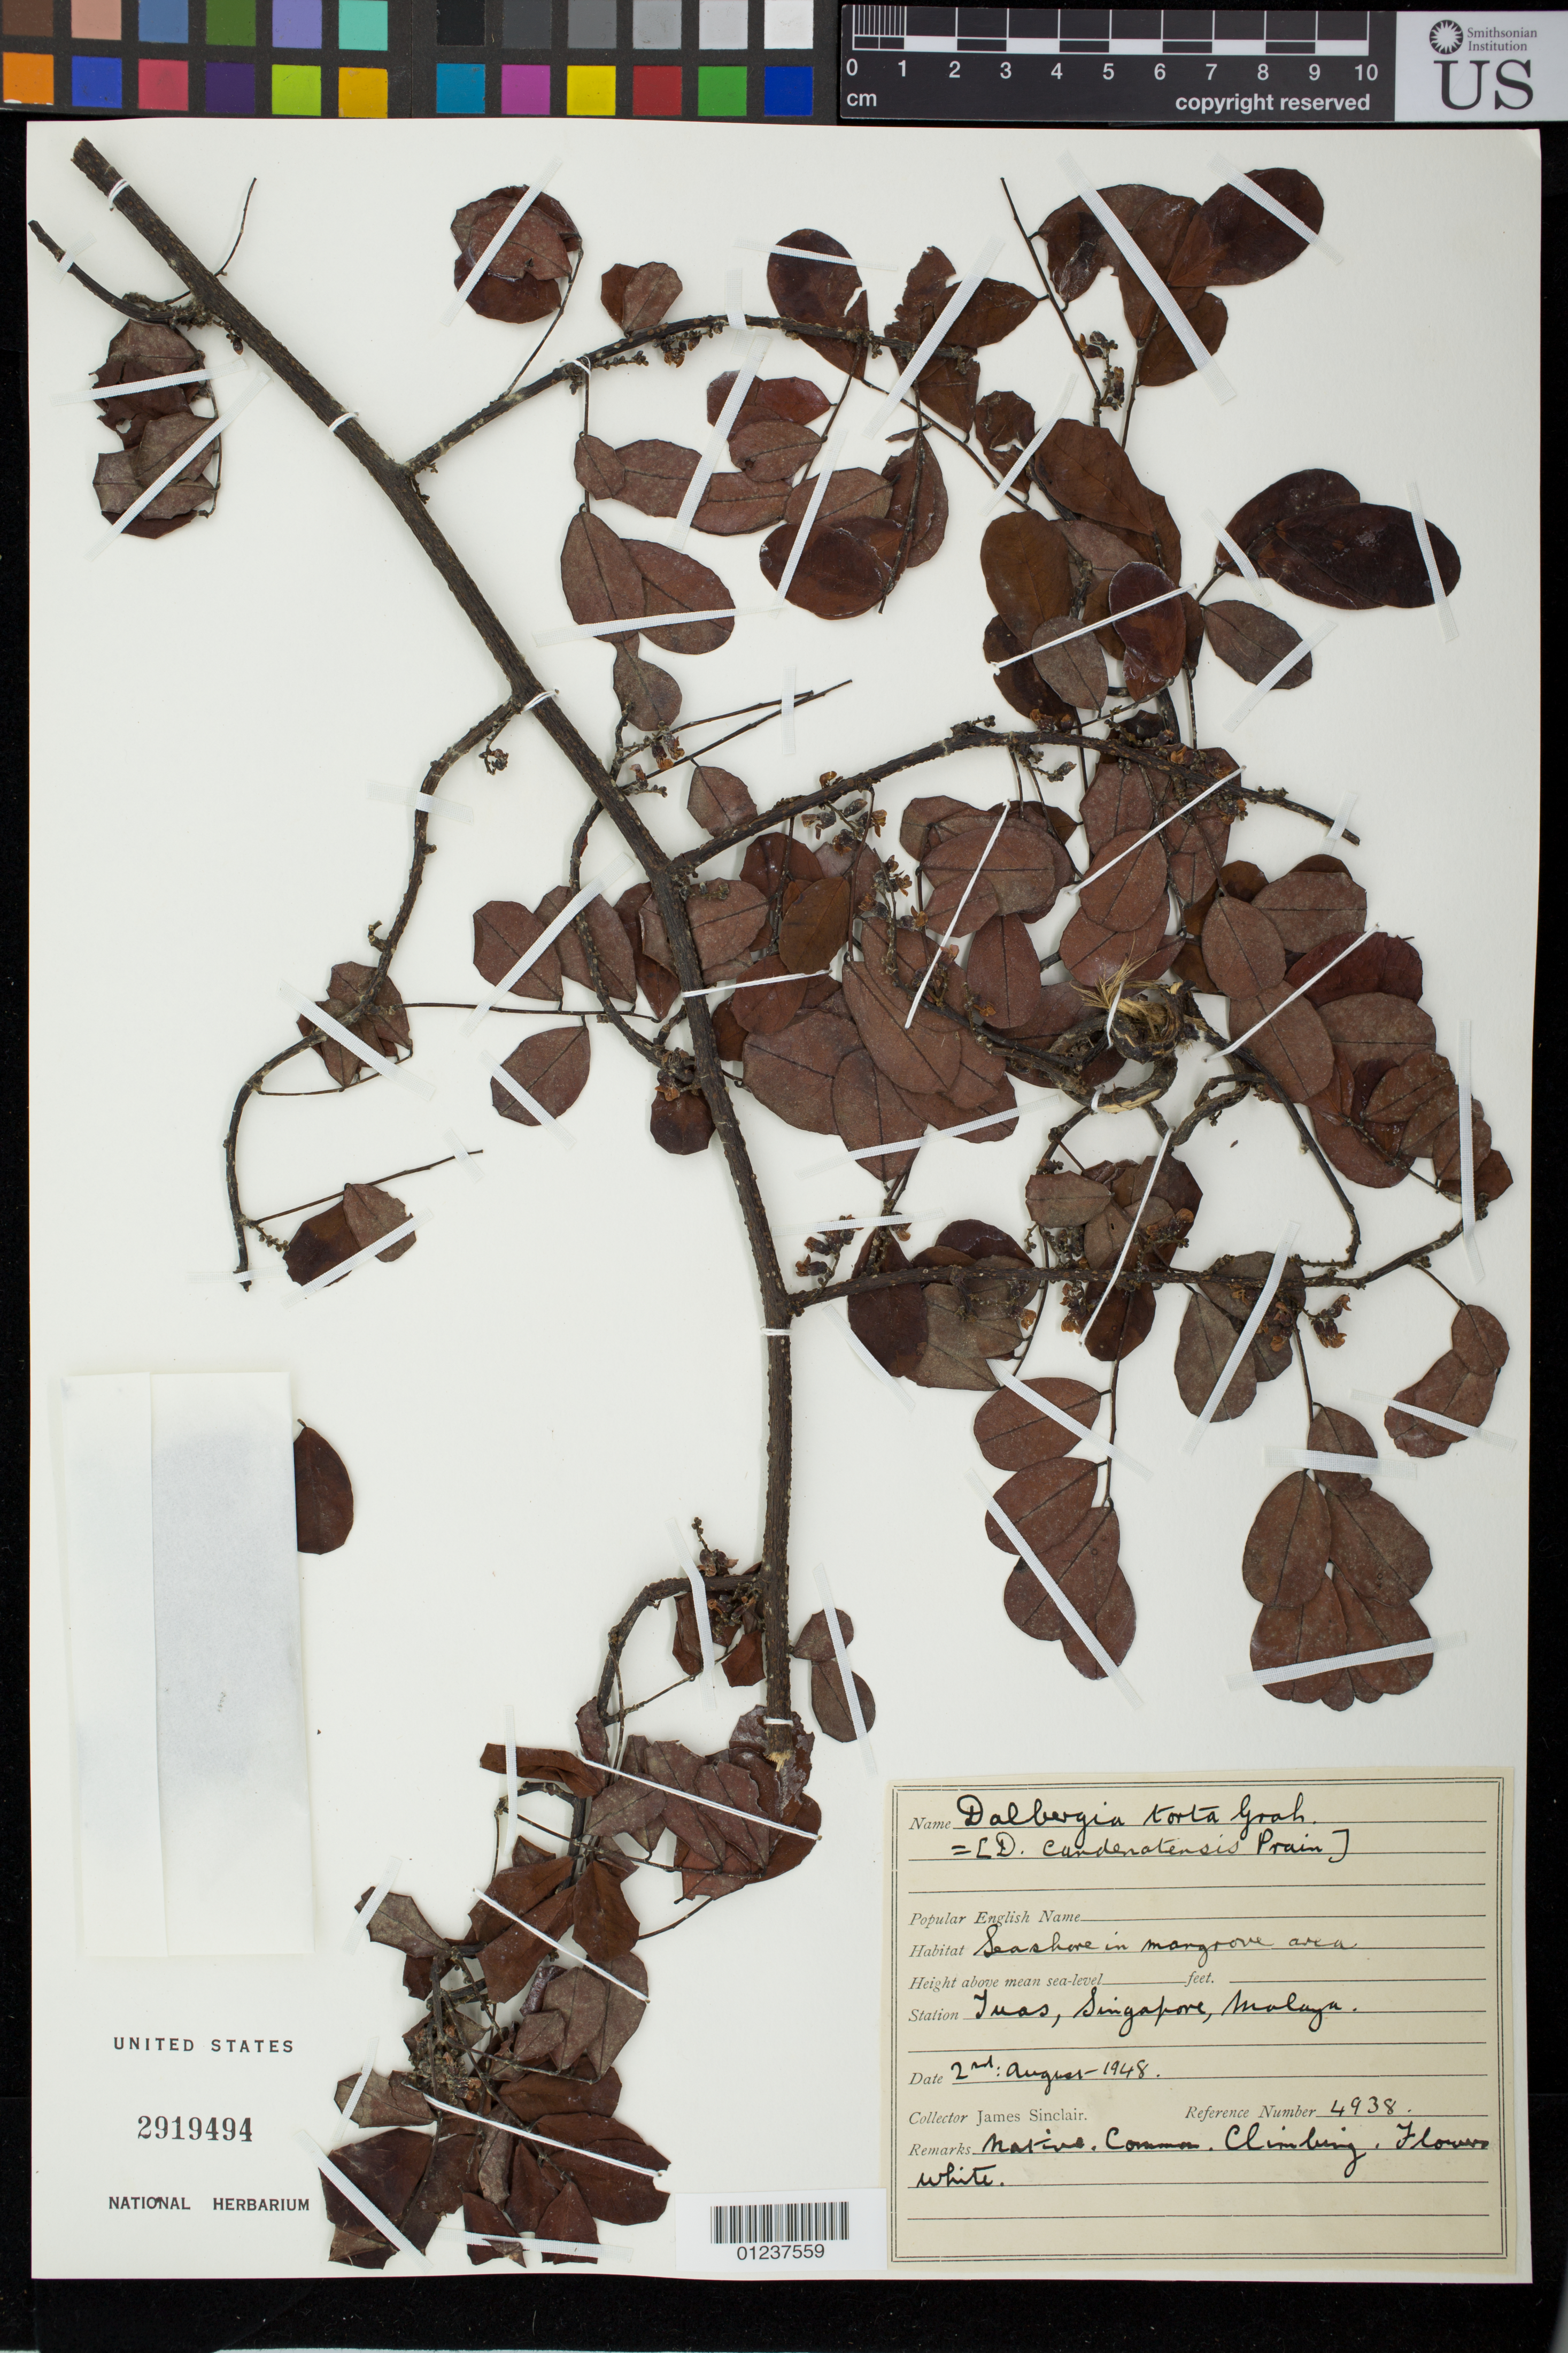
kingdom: Plantae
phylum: Tracheophyta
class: Magnoliopsida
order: Fabales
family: Fabaceae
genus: Dalbergia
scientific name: Dalbergia torta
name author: Graham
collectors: J. Sinclair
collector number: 4938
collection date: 1948-08-02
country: Singapore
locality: Tuas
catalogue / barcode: US 2919494